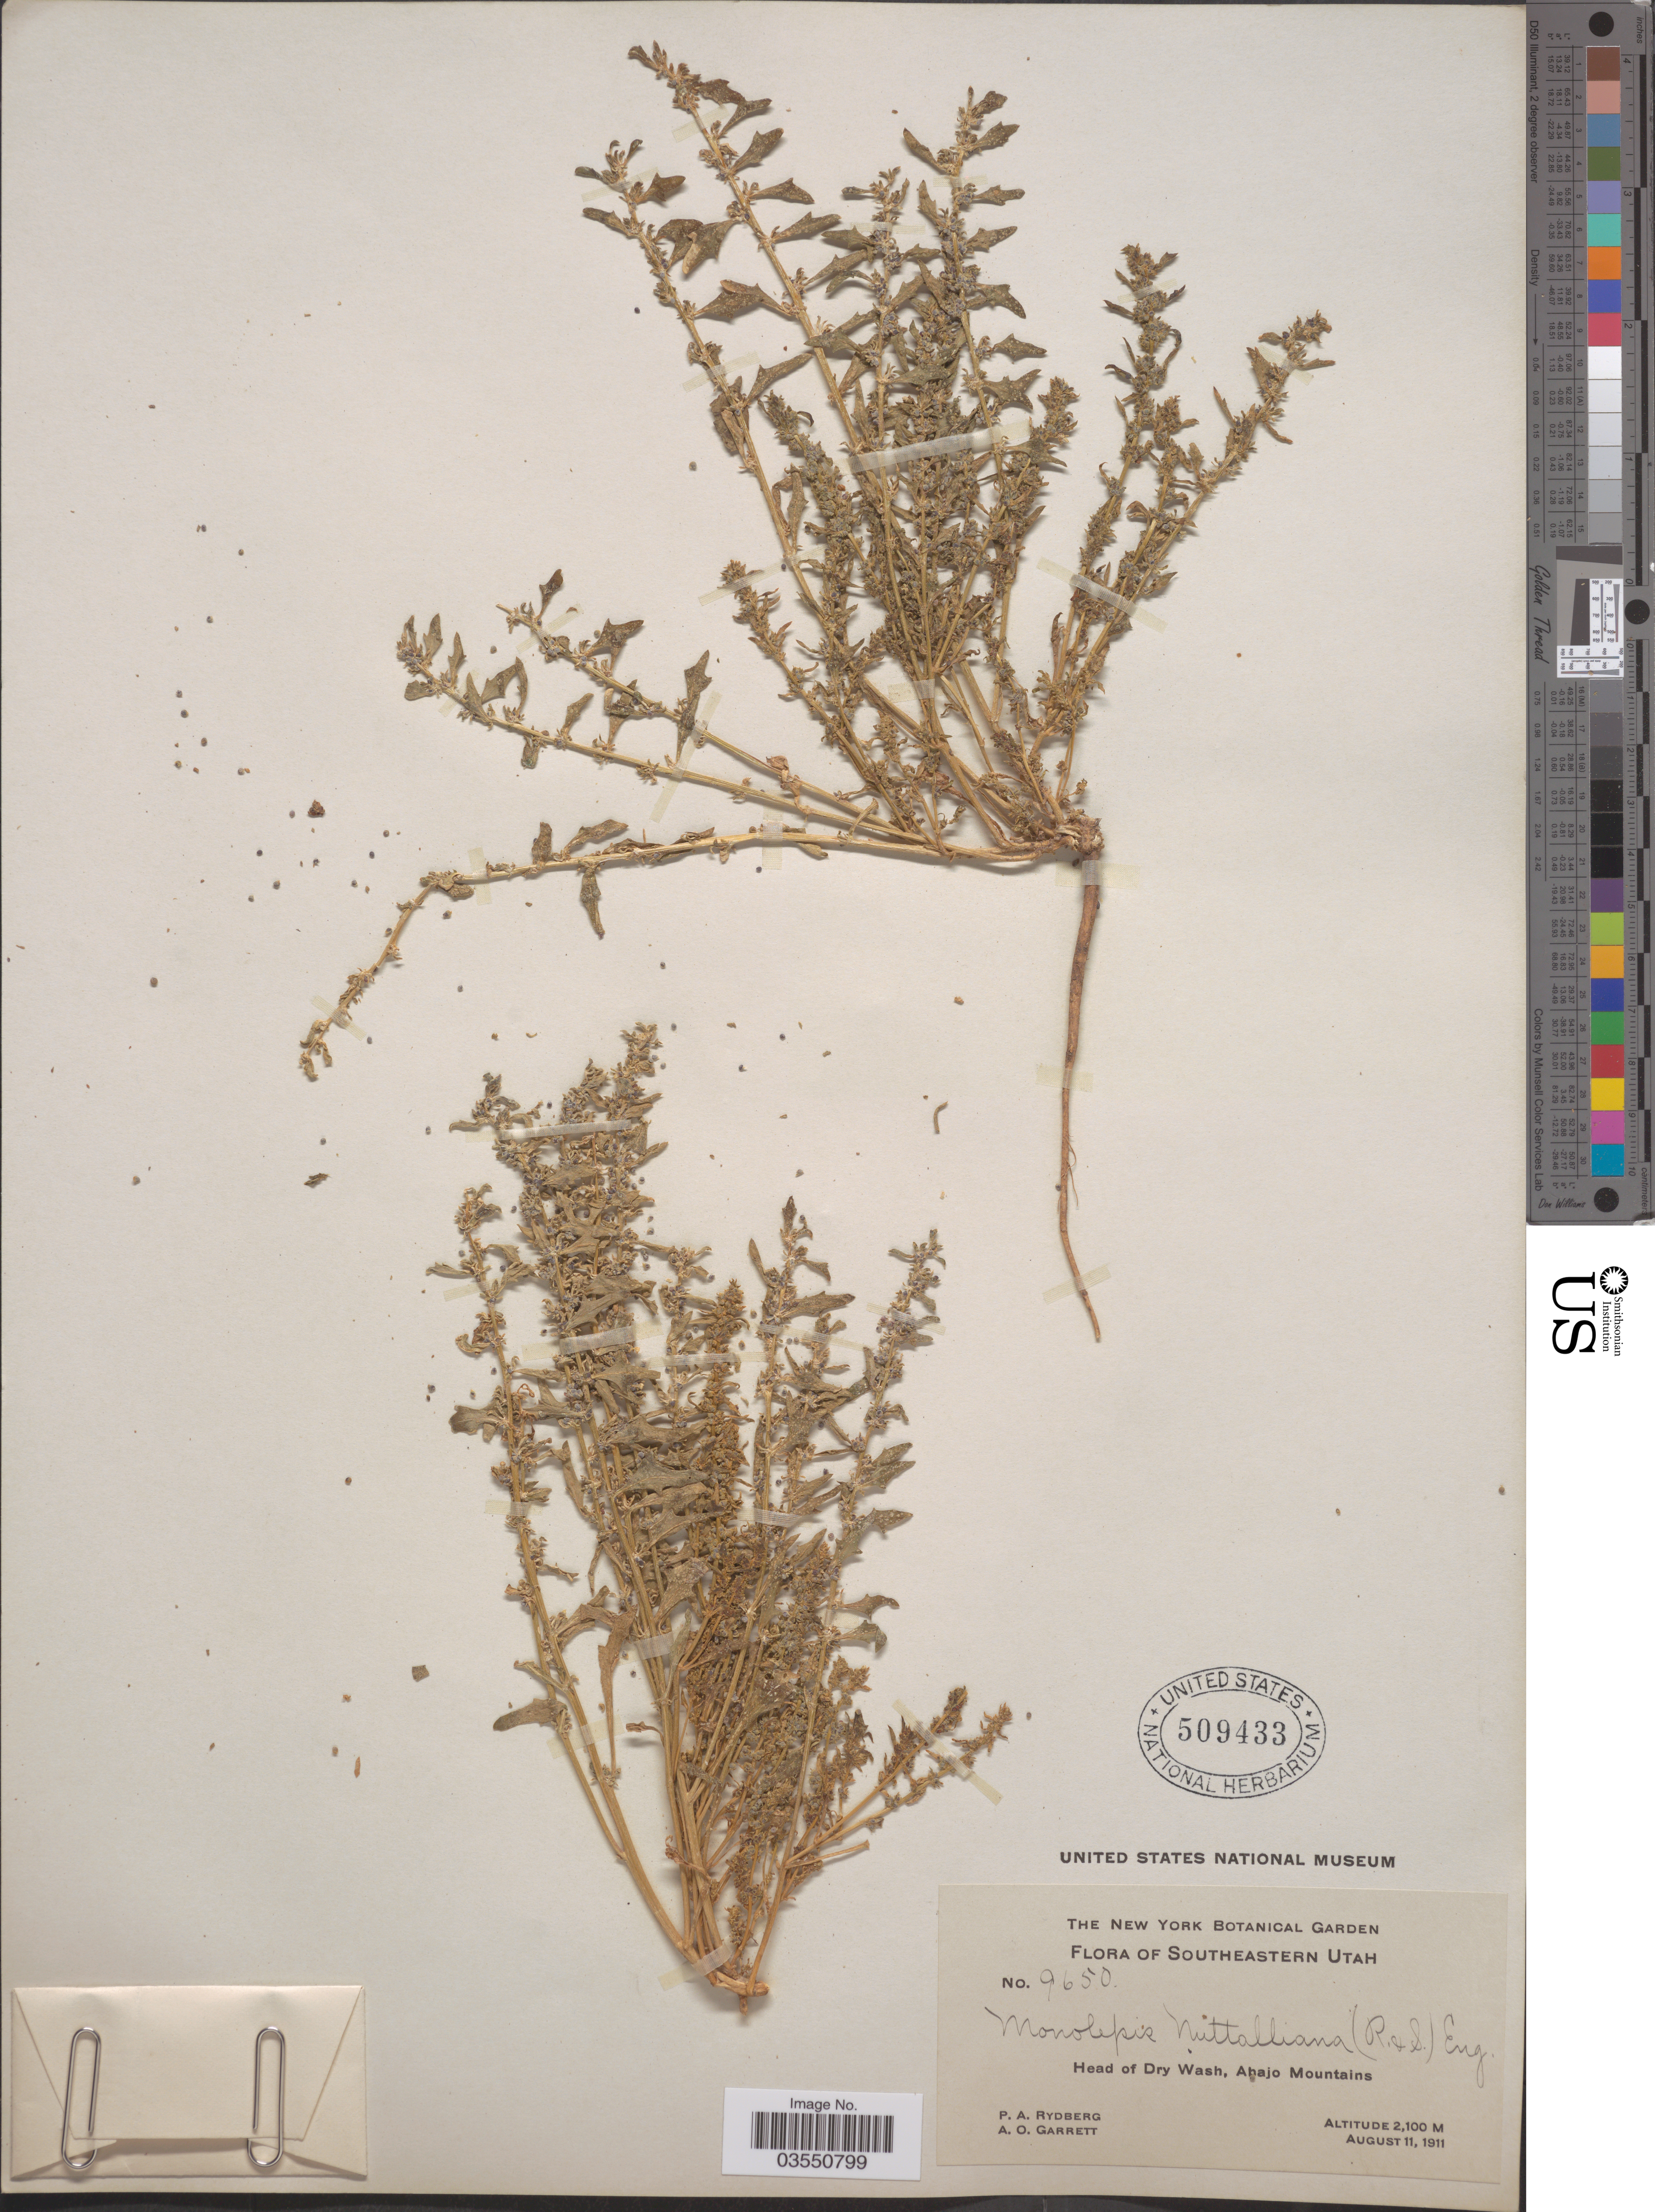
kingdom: Plantae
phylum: Tracheophyta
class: Magnoliopsida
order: Caryophyllales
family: Amaranthaceae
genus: Blitum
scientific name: Blitum nuttallianum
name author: Schult.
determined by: U.S. National Herbarium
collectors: P. A. Rydberg & A. O. Garrett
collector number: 9650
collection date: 1911-08-11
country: United States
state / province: Utah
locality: Southeastern Utah. Head of Dry Wash, Abajo Mountains.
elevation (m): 2100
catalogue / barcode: US 509433